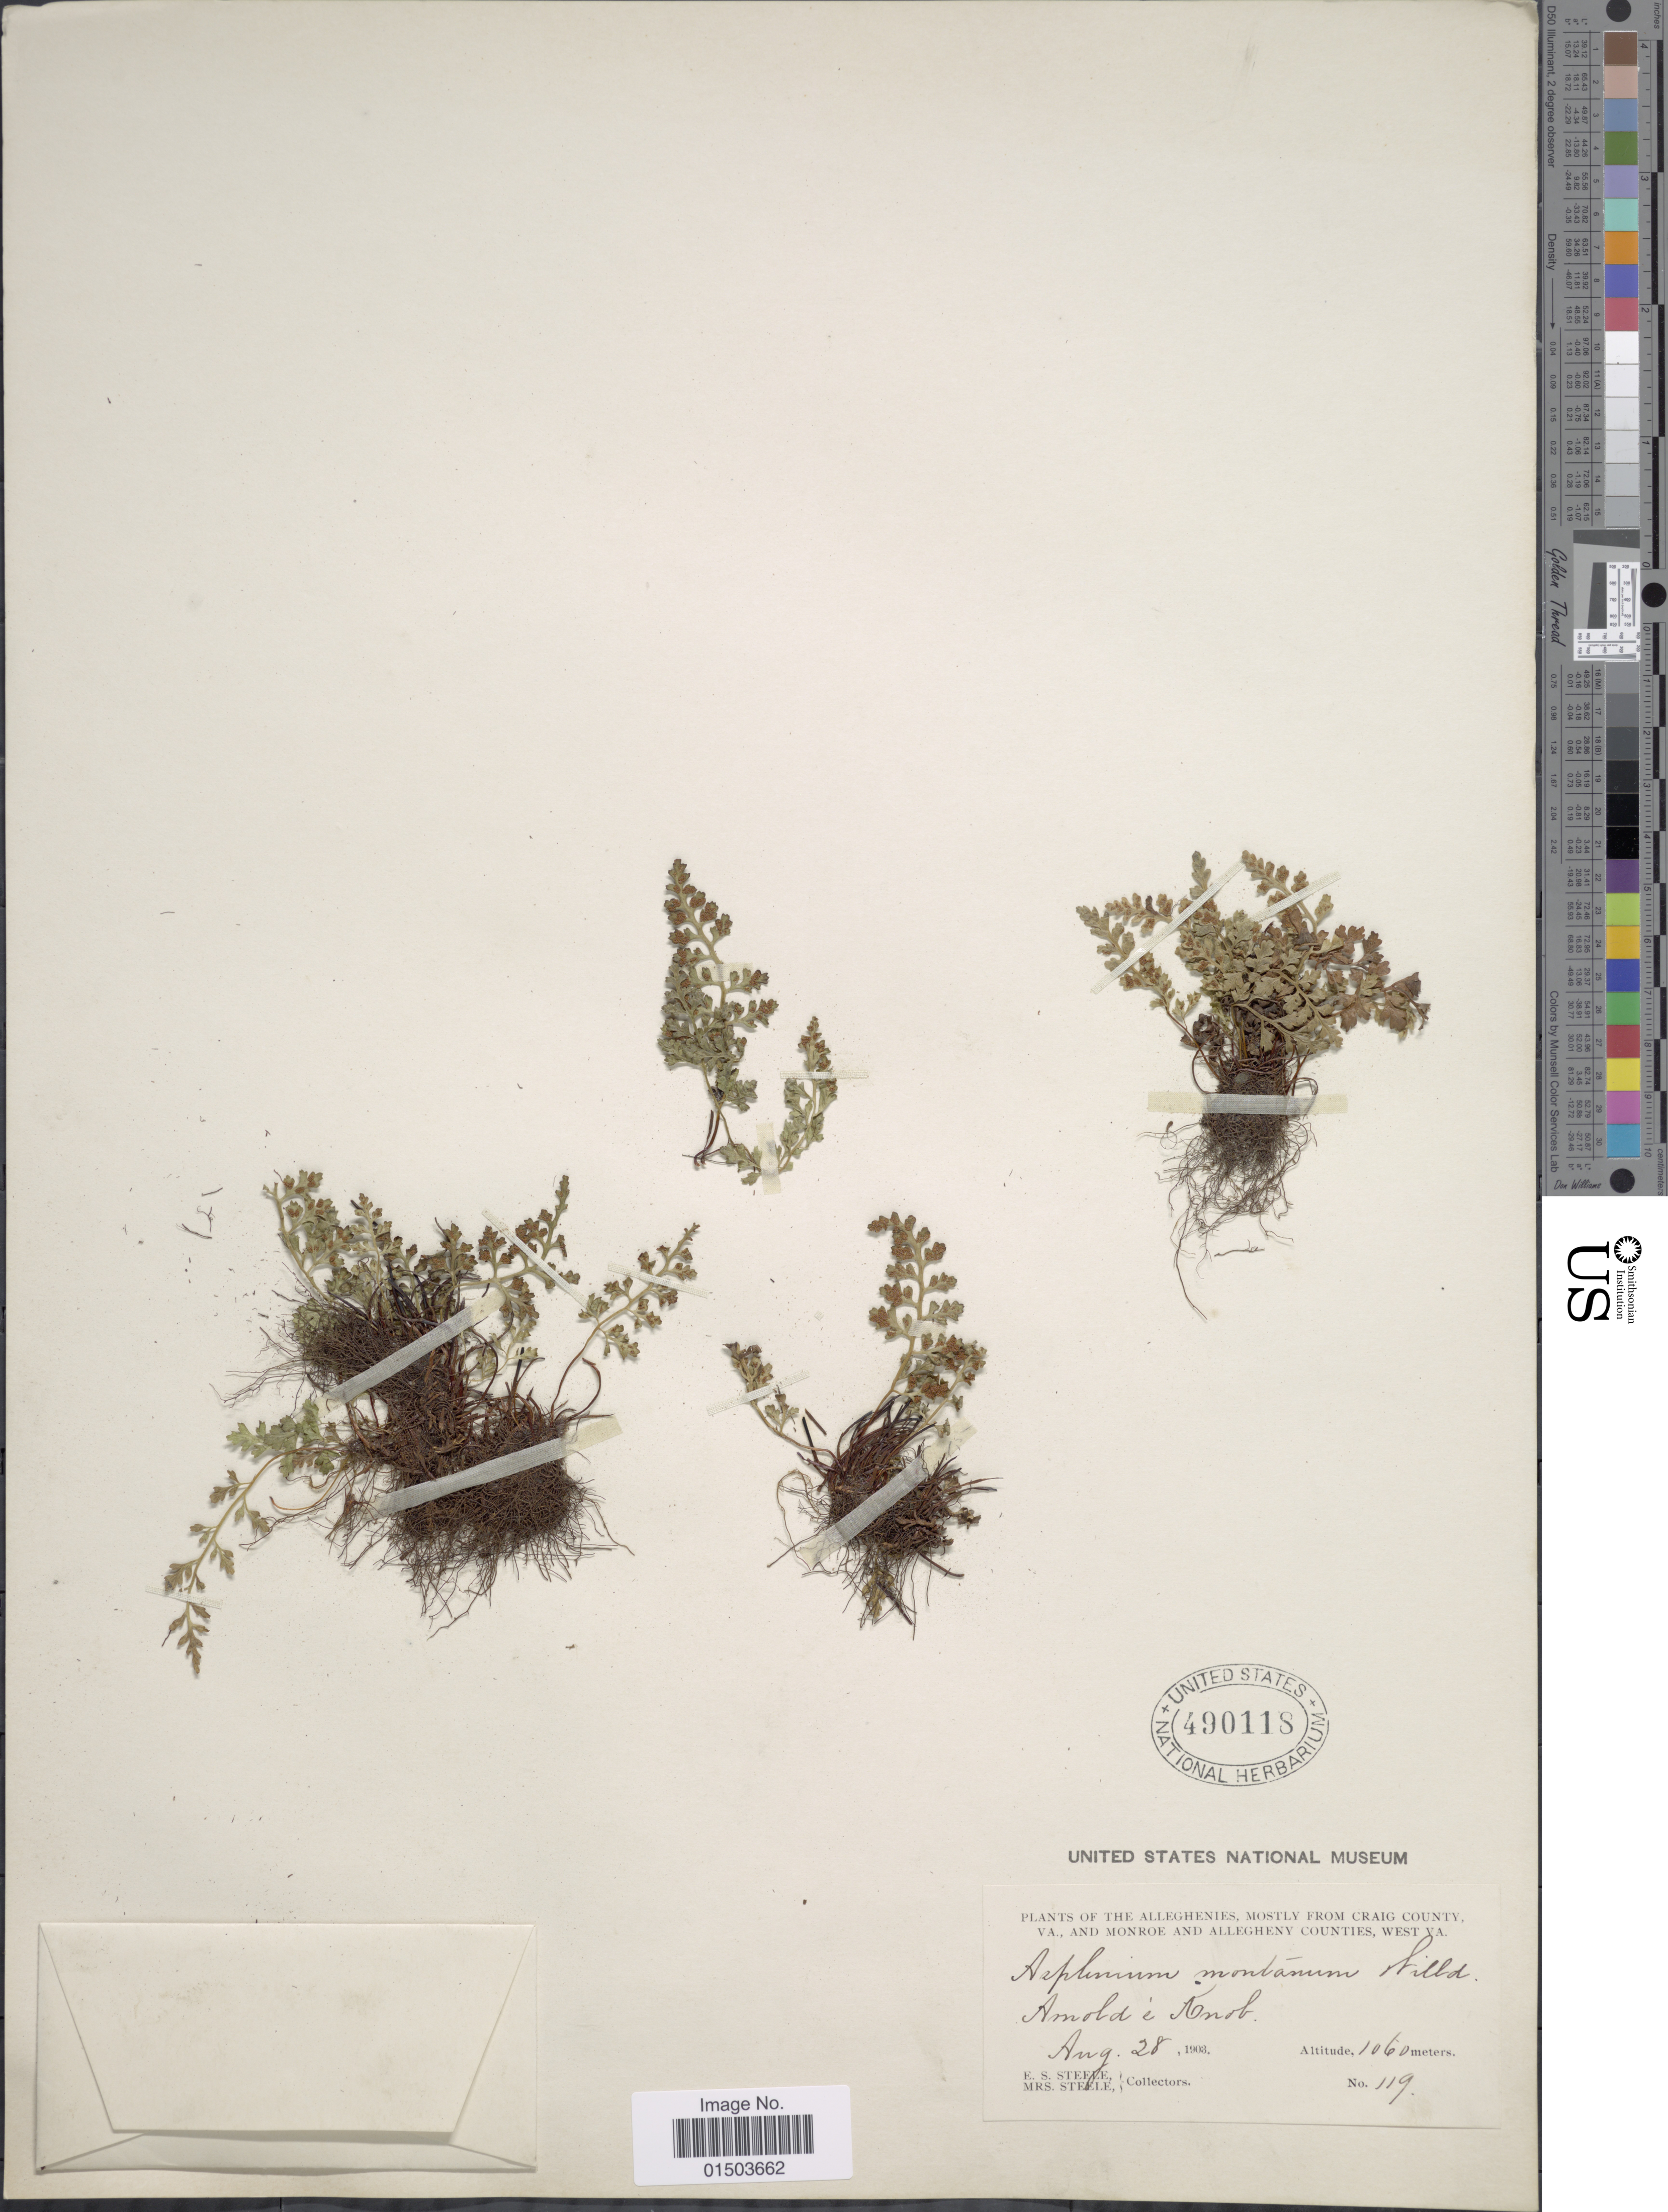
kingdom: Plantae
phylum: Tracheophyta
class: Polypodiopsida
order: Polypodiales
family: Aspleniaceae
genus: Asplenium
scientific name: Asplenium montanum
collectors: E. Steele & Mrs. E. S. Steele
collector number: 119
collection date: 1903-08-28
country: United States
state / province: West Virginia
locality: Alleghenies, mostly from Craig County, Va., and Monroe and Allegheny Counties. Amold è Knob.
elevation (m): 1060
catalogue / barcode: US 490118